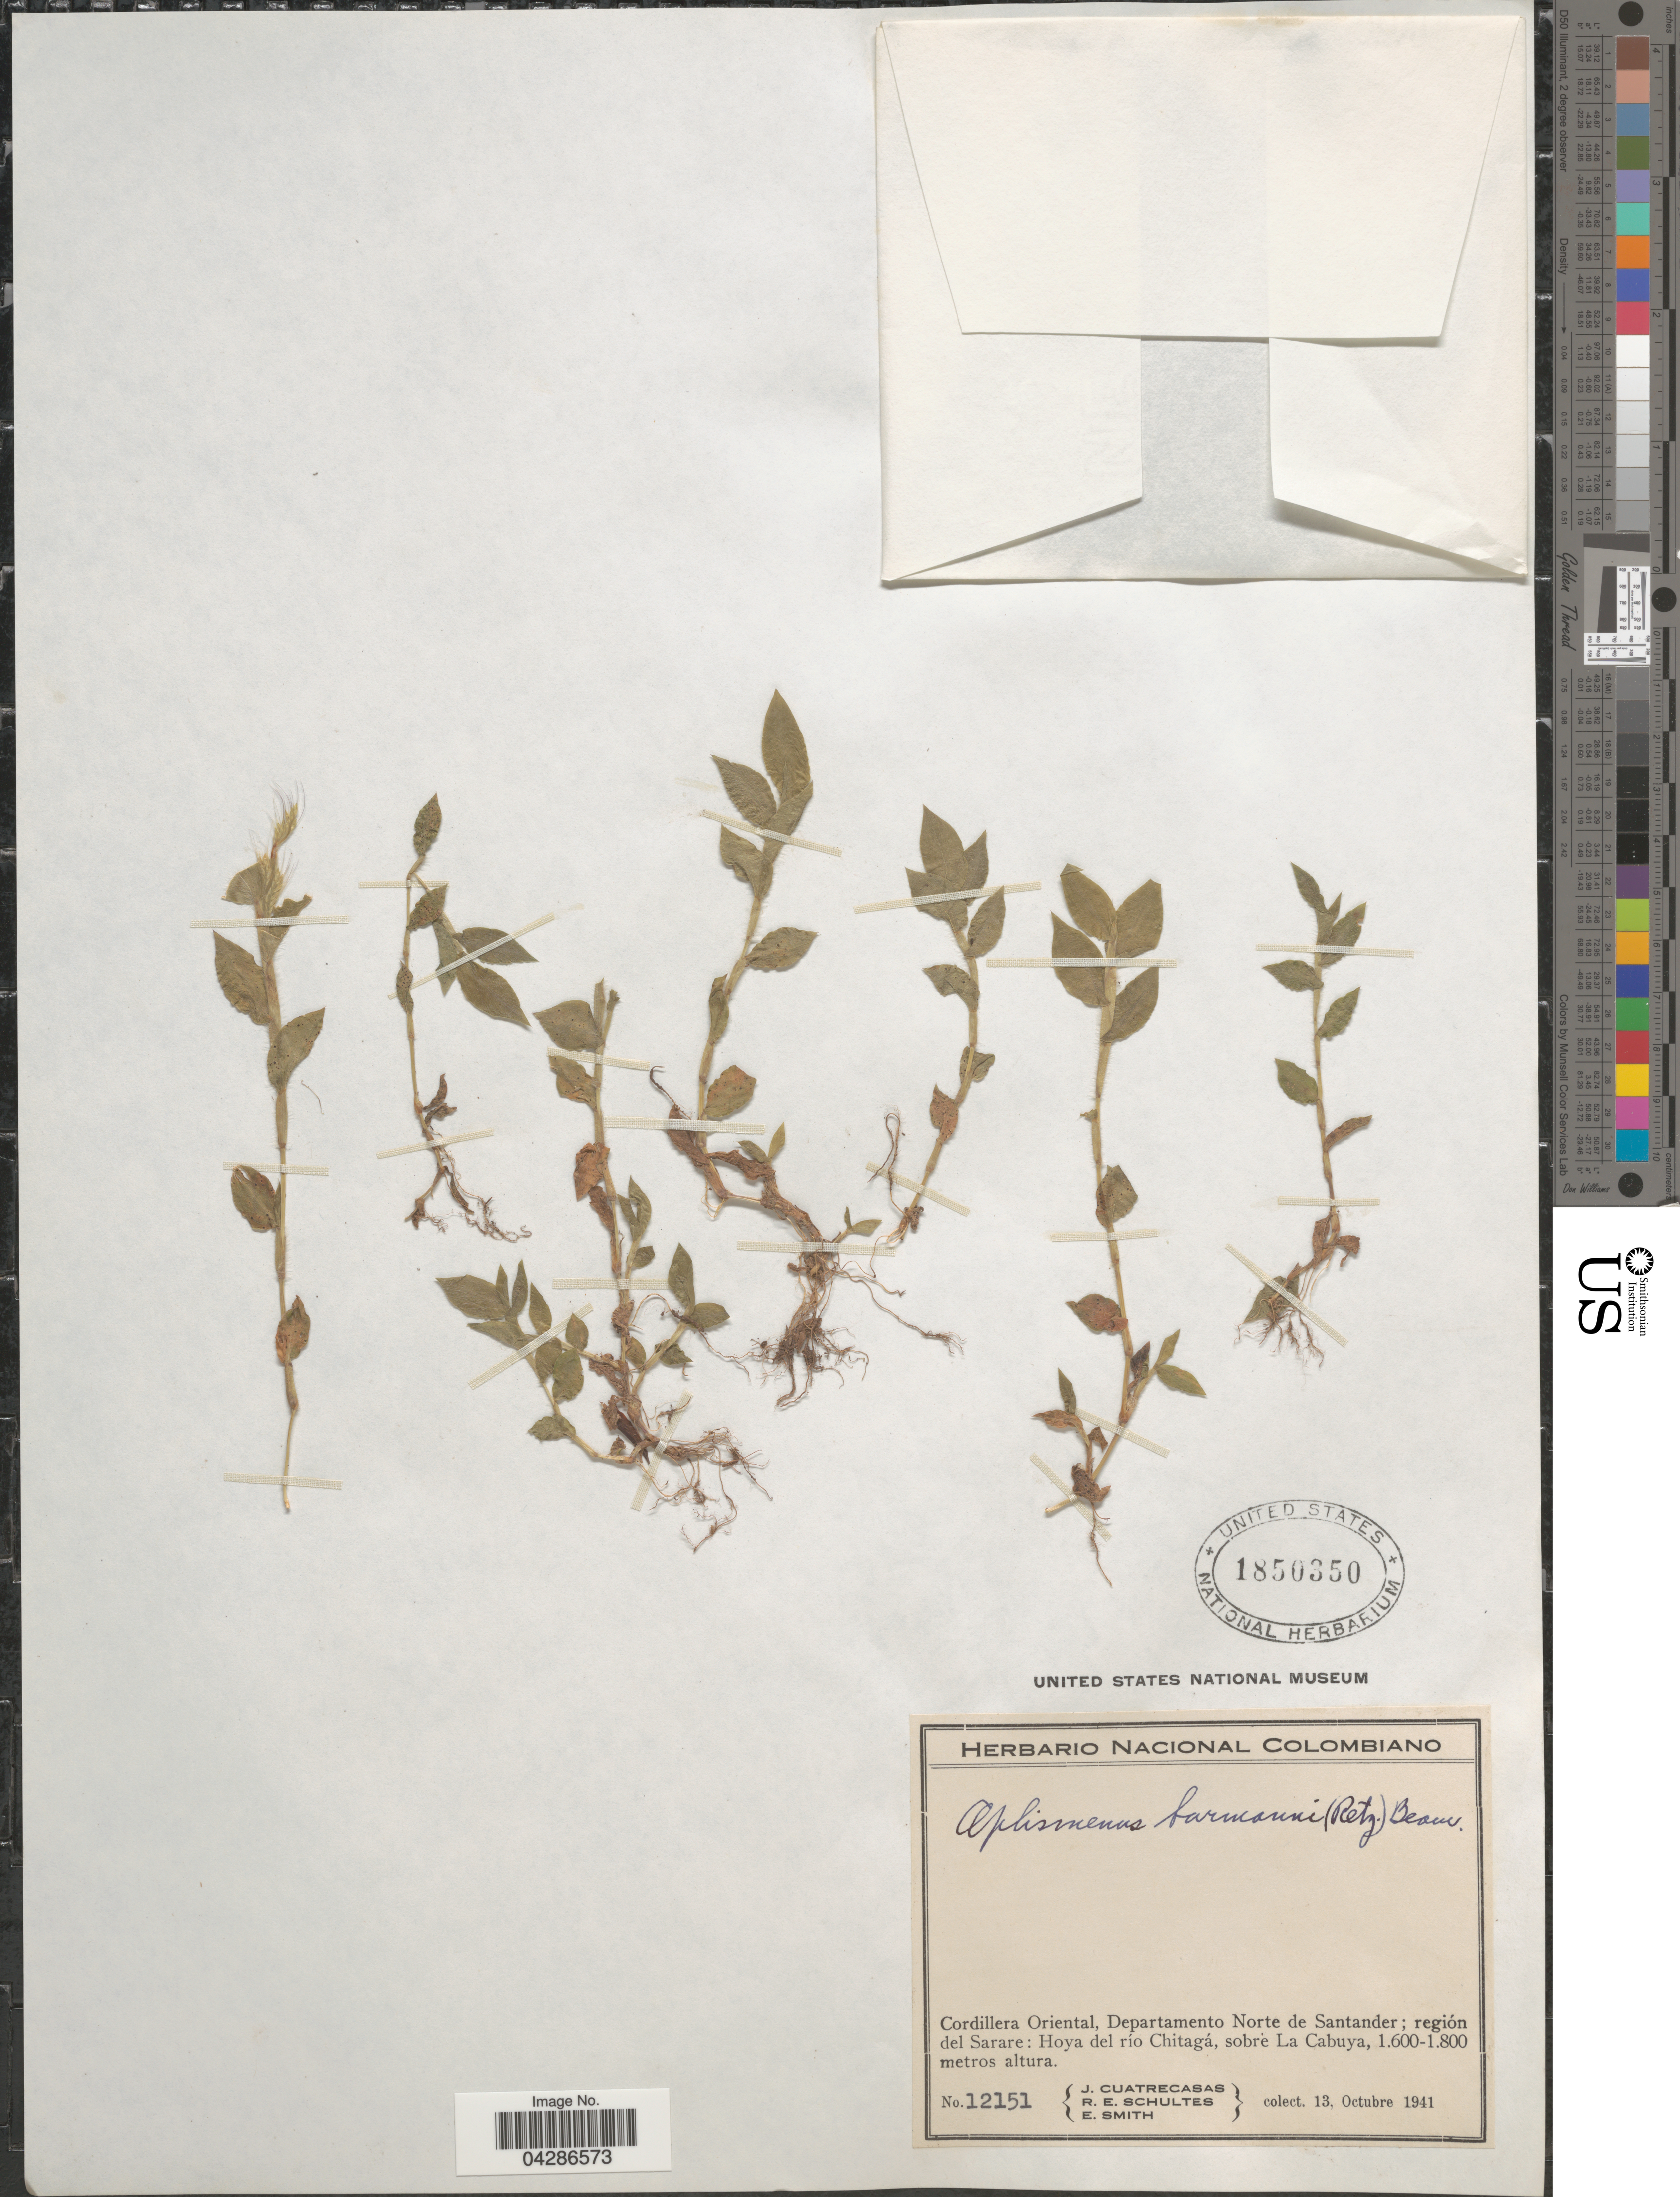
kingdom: Plantae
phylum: Tracheophyta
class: Liliopsida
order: Poales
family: Poaceae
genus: Oplismenus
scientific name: Oplismenus burmannii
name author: (Retz.) P. Beauv.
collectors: J. Cuatrecasas, R. E. Schultes & E. Smith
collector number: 12151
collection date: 1941-10-13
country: Colombia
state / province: Norte de Santander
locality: Cordillera Oriental, Departamento Norte de Santander; región del Sarare: Hoya del río Chitagá, sobre La Cabuya.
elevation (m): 1600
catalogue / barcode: US 1850350